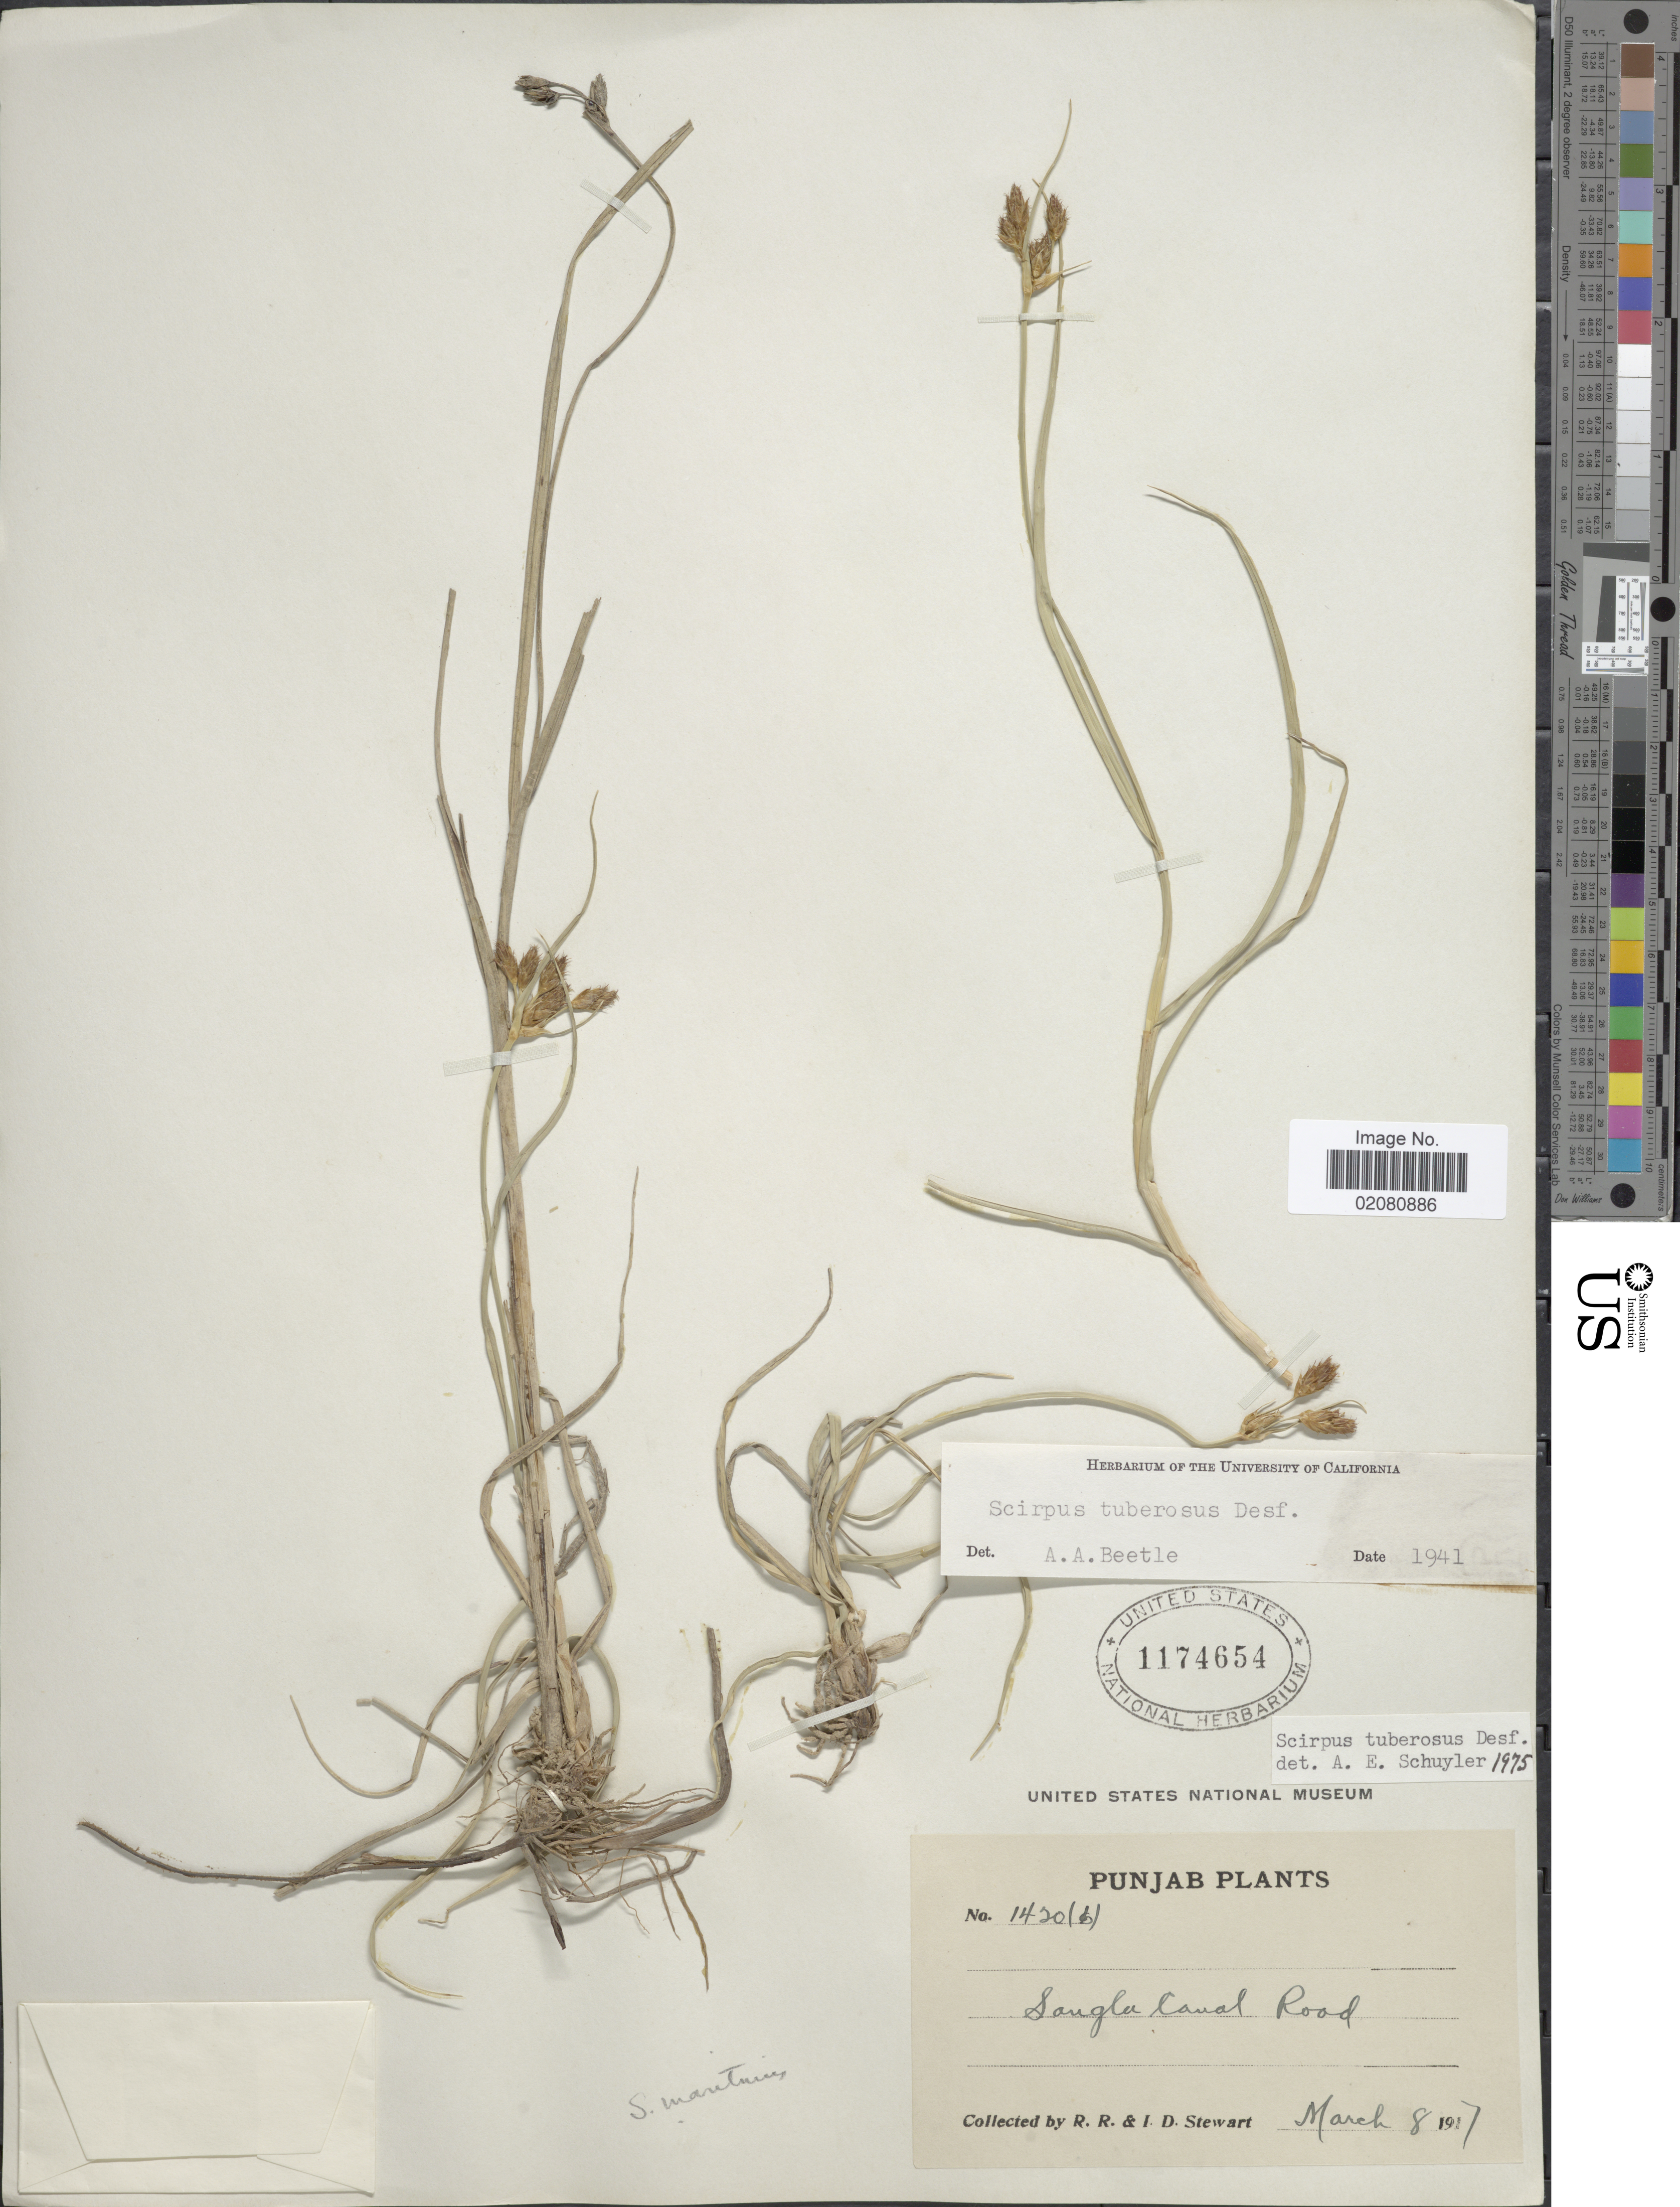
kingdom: Plantae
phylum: Tracheophyta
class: Liliopsida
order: Poales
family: Cyperaceae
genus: Bolboschoenus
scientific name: Bolboschoenus glaucus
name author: (Lam.) S.G. Sm.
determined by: Strong, Mark T., (BOT), Smithsonian Institution - National Museum of Natural History (UNITED STATES)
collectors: R. R. Stewart & I. Stewart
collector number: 1420 (b)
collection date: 1917-03-08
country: India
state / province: Punjab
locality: Sangla Canal Road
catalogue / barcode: US 1174654